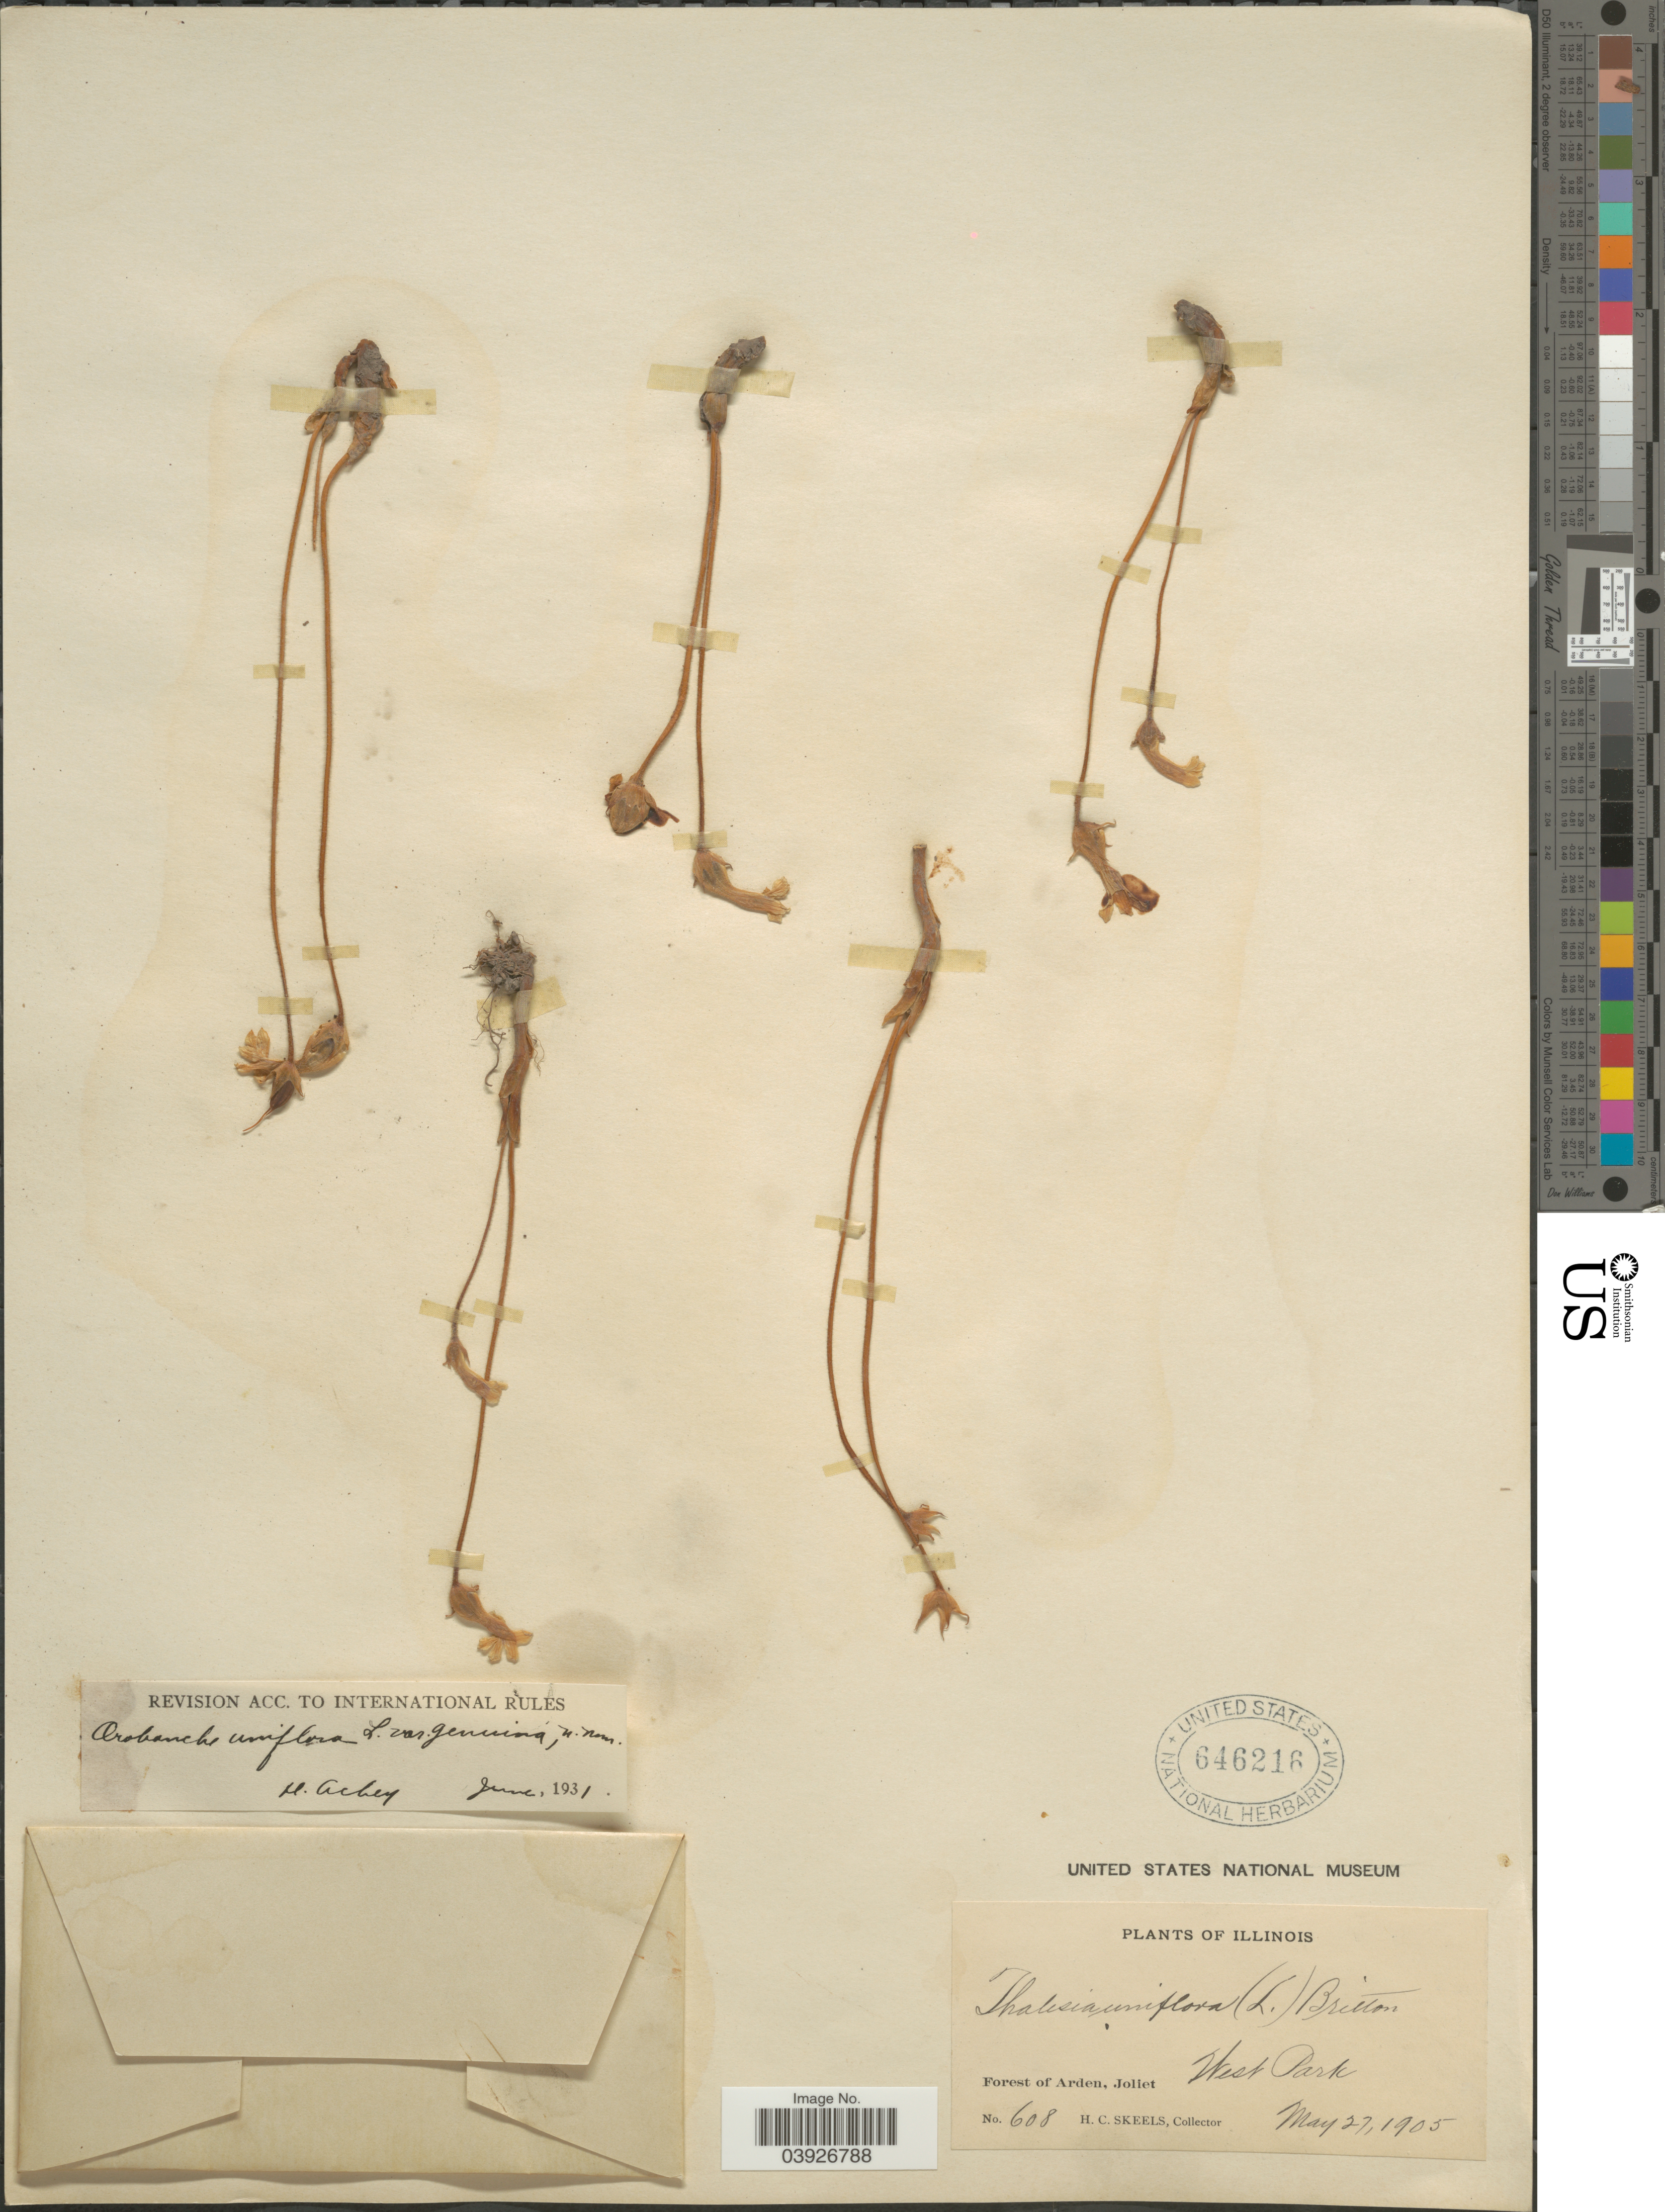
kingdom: Plantae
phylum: Tracheophyta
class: Magnoliopsida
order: Lamiales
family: Orobanchaceae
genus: Aphyllon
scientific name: Aphyllon uniflorum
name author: A. Gray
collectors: H. Skeels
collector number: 608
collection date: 1905-05-27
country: United States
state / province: Illinois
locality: Forest of Arden, Joliet. West Park.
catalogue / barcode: US 646216